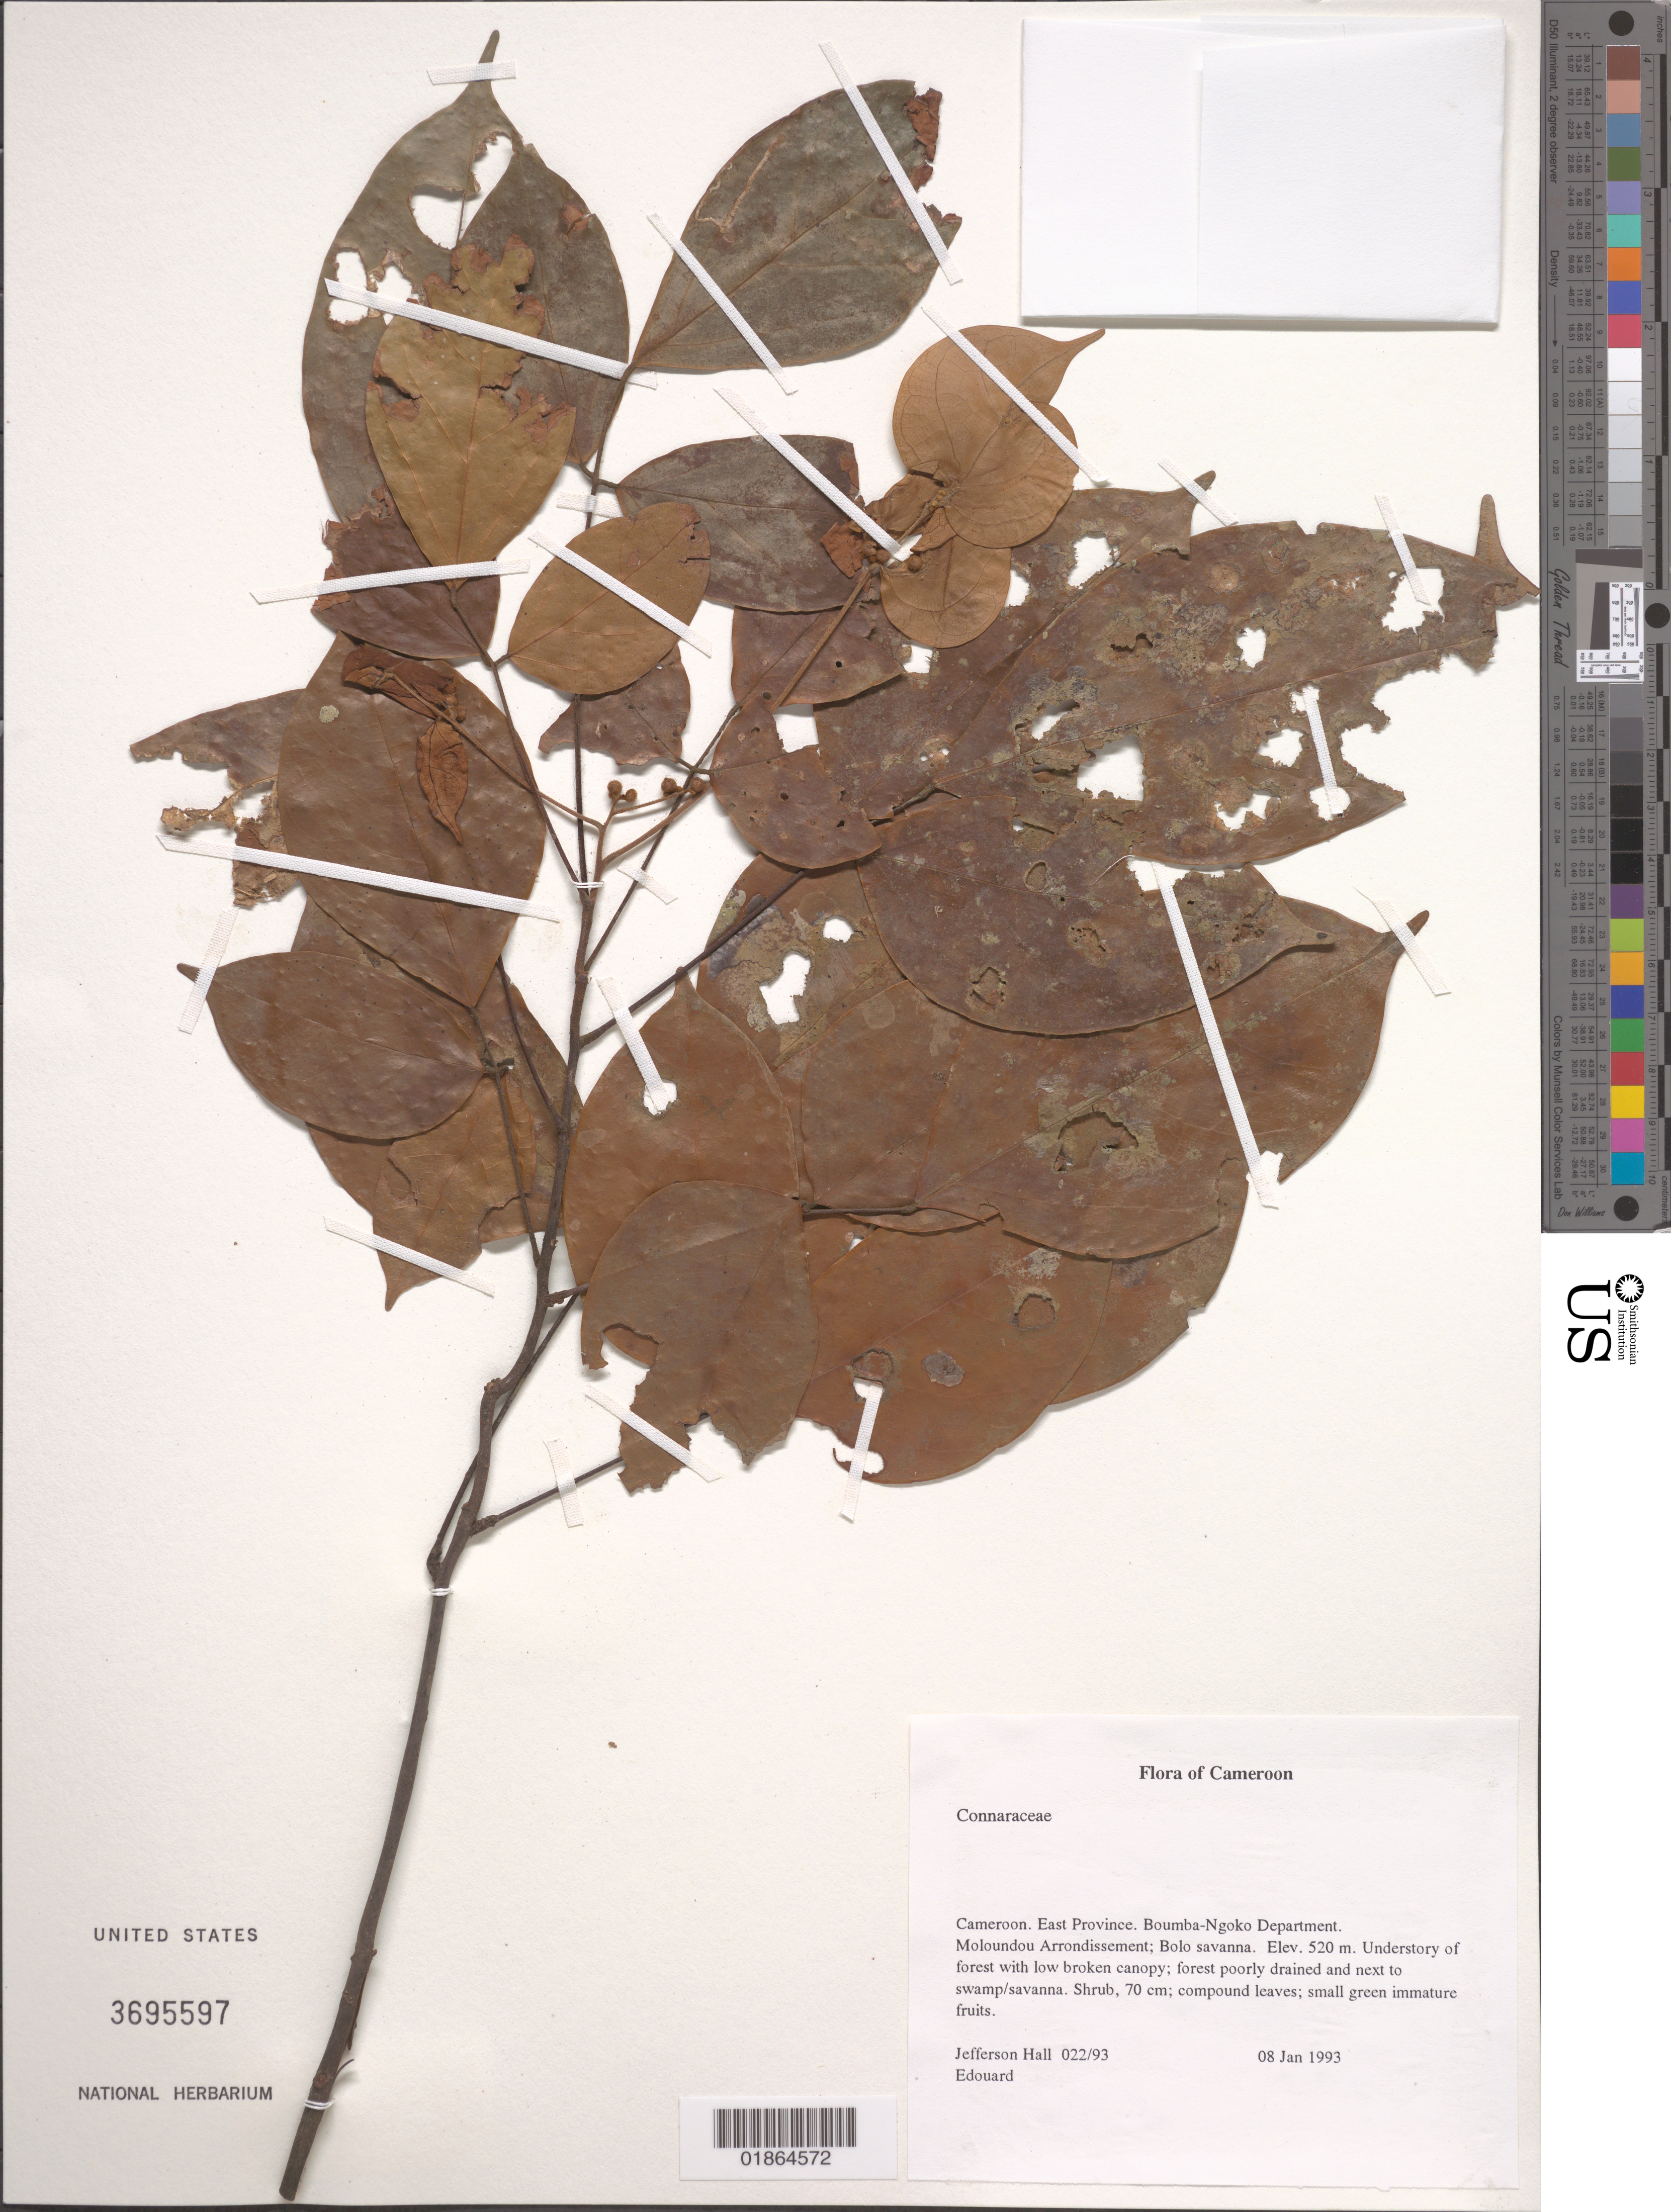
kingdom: Plantae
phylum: Tracheophyta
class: Magnoliopsida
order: Oxalidales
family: Connaraceae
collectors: J. Hall & -. Edouard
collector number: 022/93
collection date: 1993-01-08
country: Cameroon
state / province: Est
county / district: Boumba-ngoko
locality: Moloundou Arrondissement; Bolo savanna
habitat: Understory of forest with low broken canopy; forest poorly drained and next to swamp/savanna.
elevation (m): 520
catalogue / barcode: US 3695597